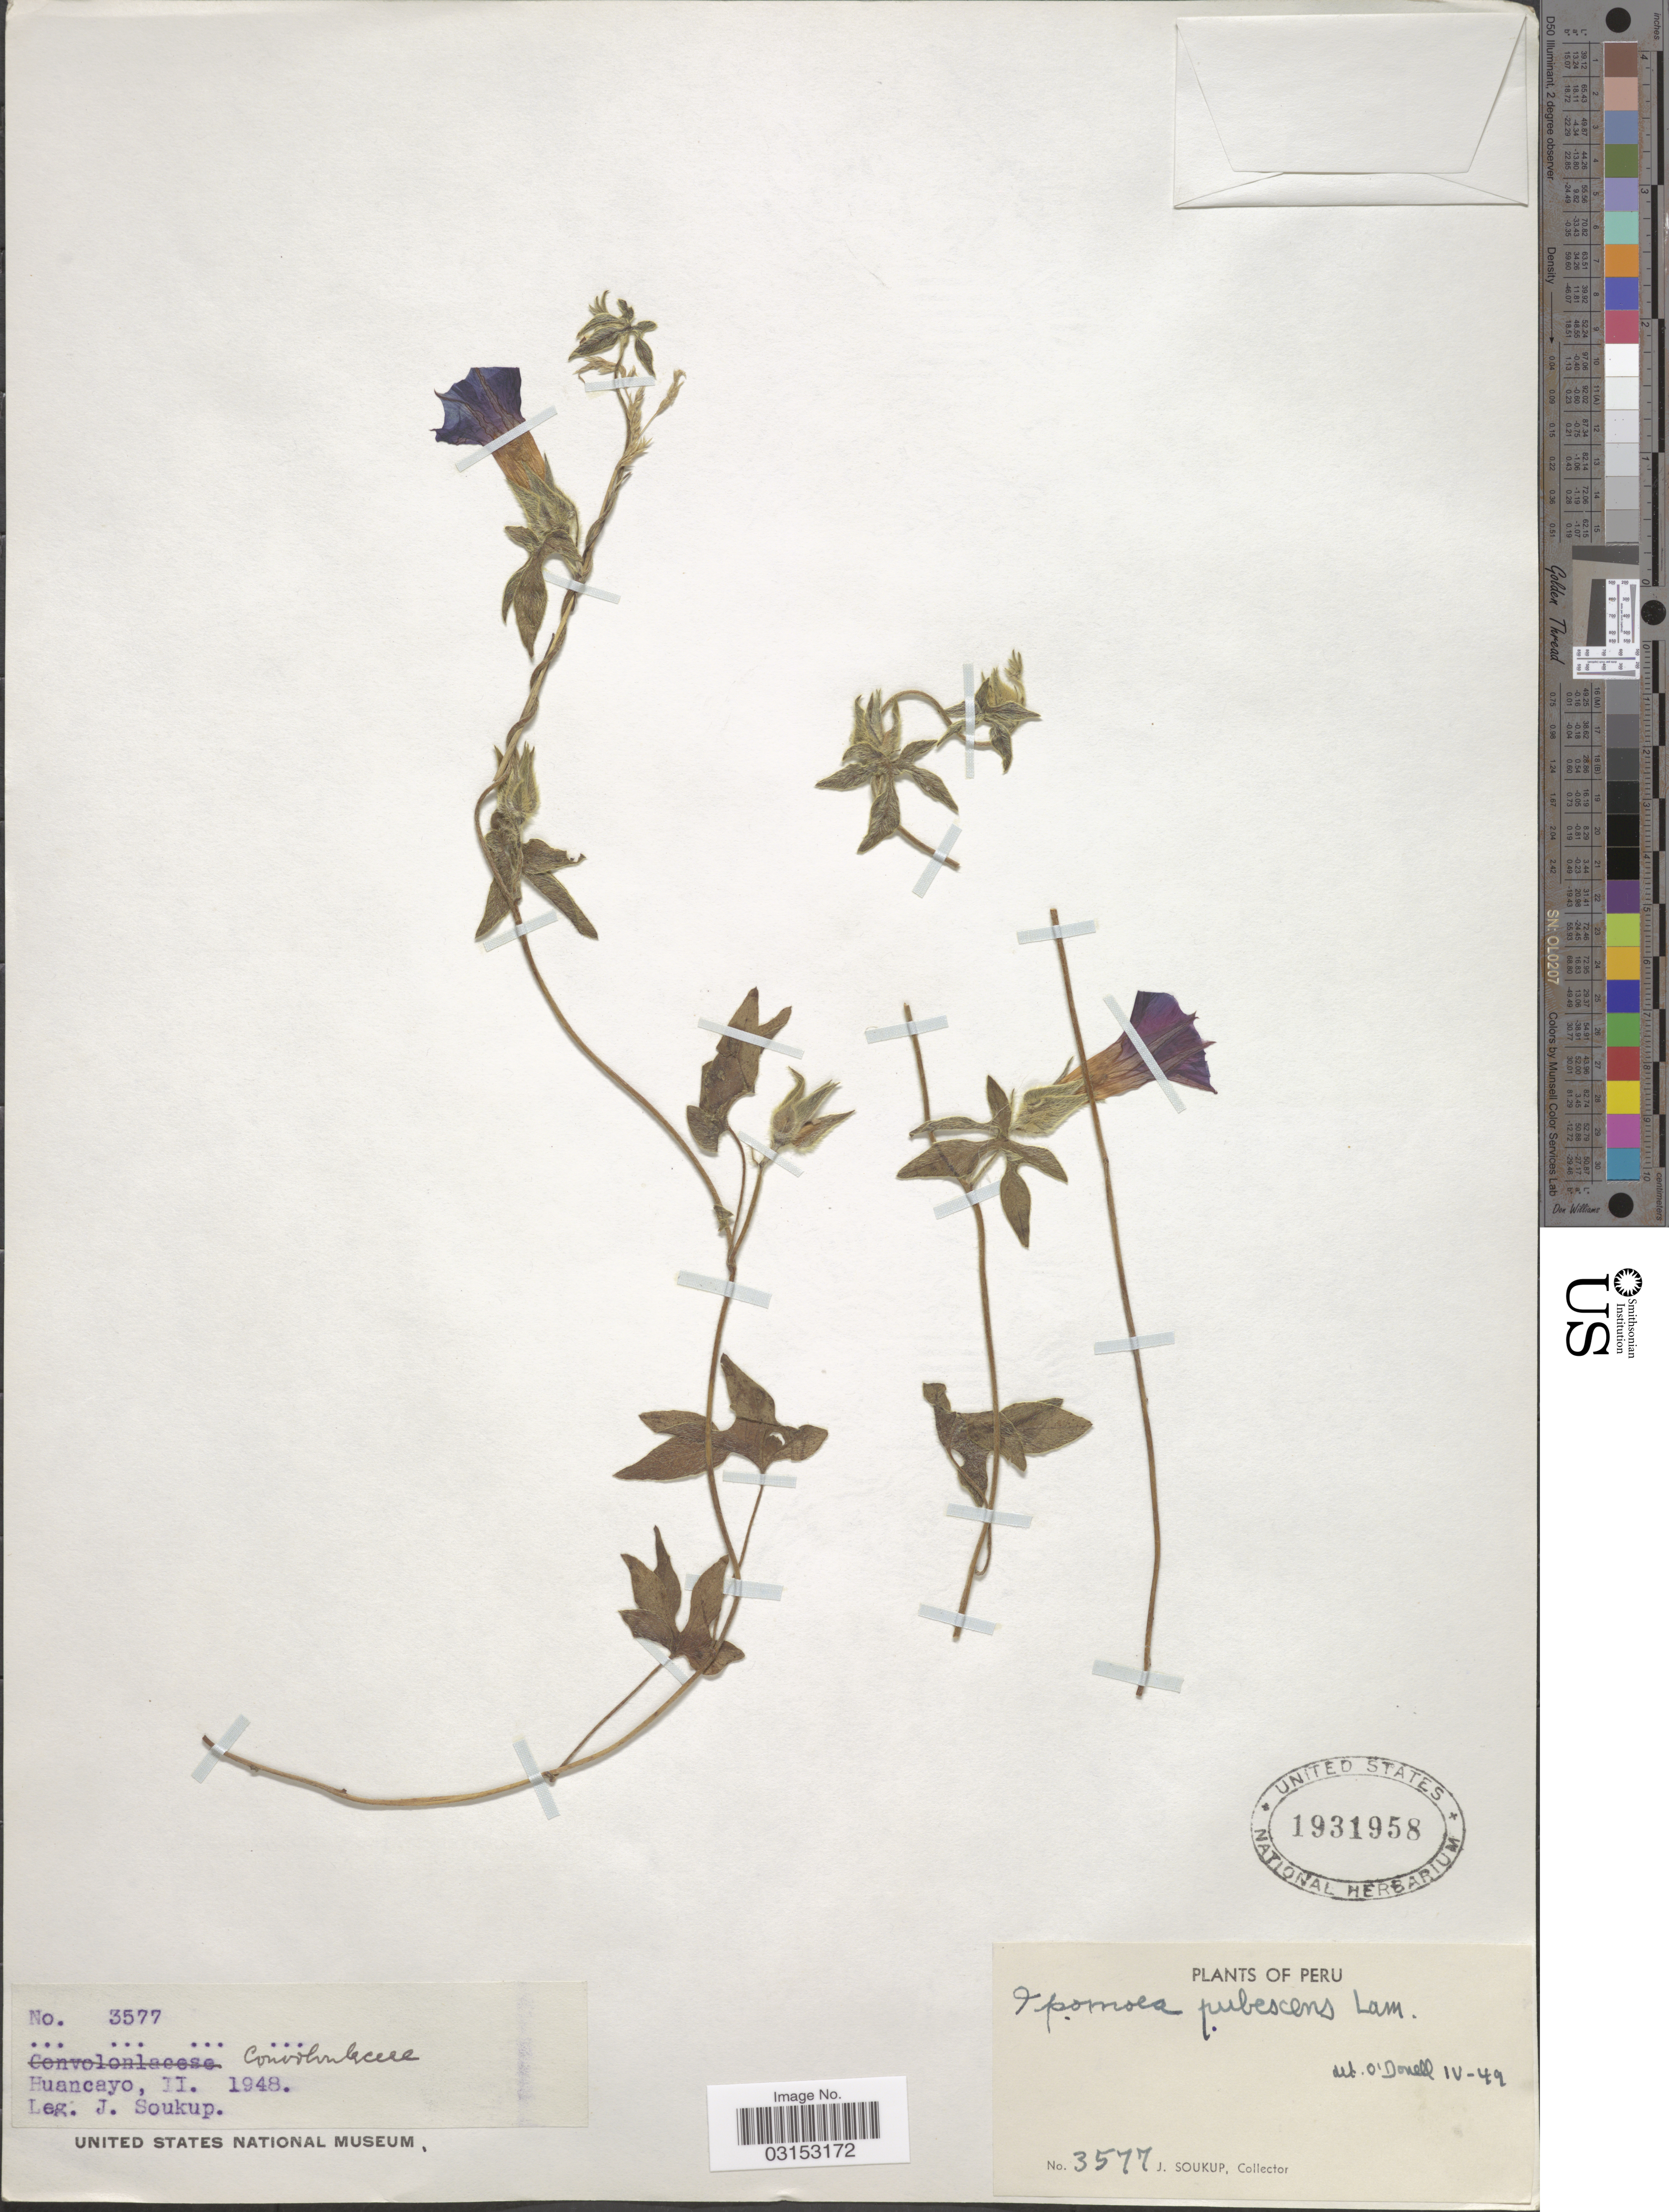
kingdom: Plantae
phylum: Tracheophyta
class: Magnoliopsida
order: Solanales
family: Convolvulaceae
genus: Ipomoea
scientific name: Ipomoea pubescens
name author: Lam.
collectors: J. Soukup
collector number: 3577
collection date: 1948-02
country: Peru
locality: Huancayo.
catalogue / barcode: US 1931958